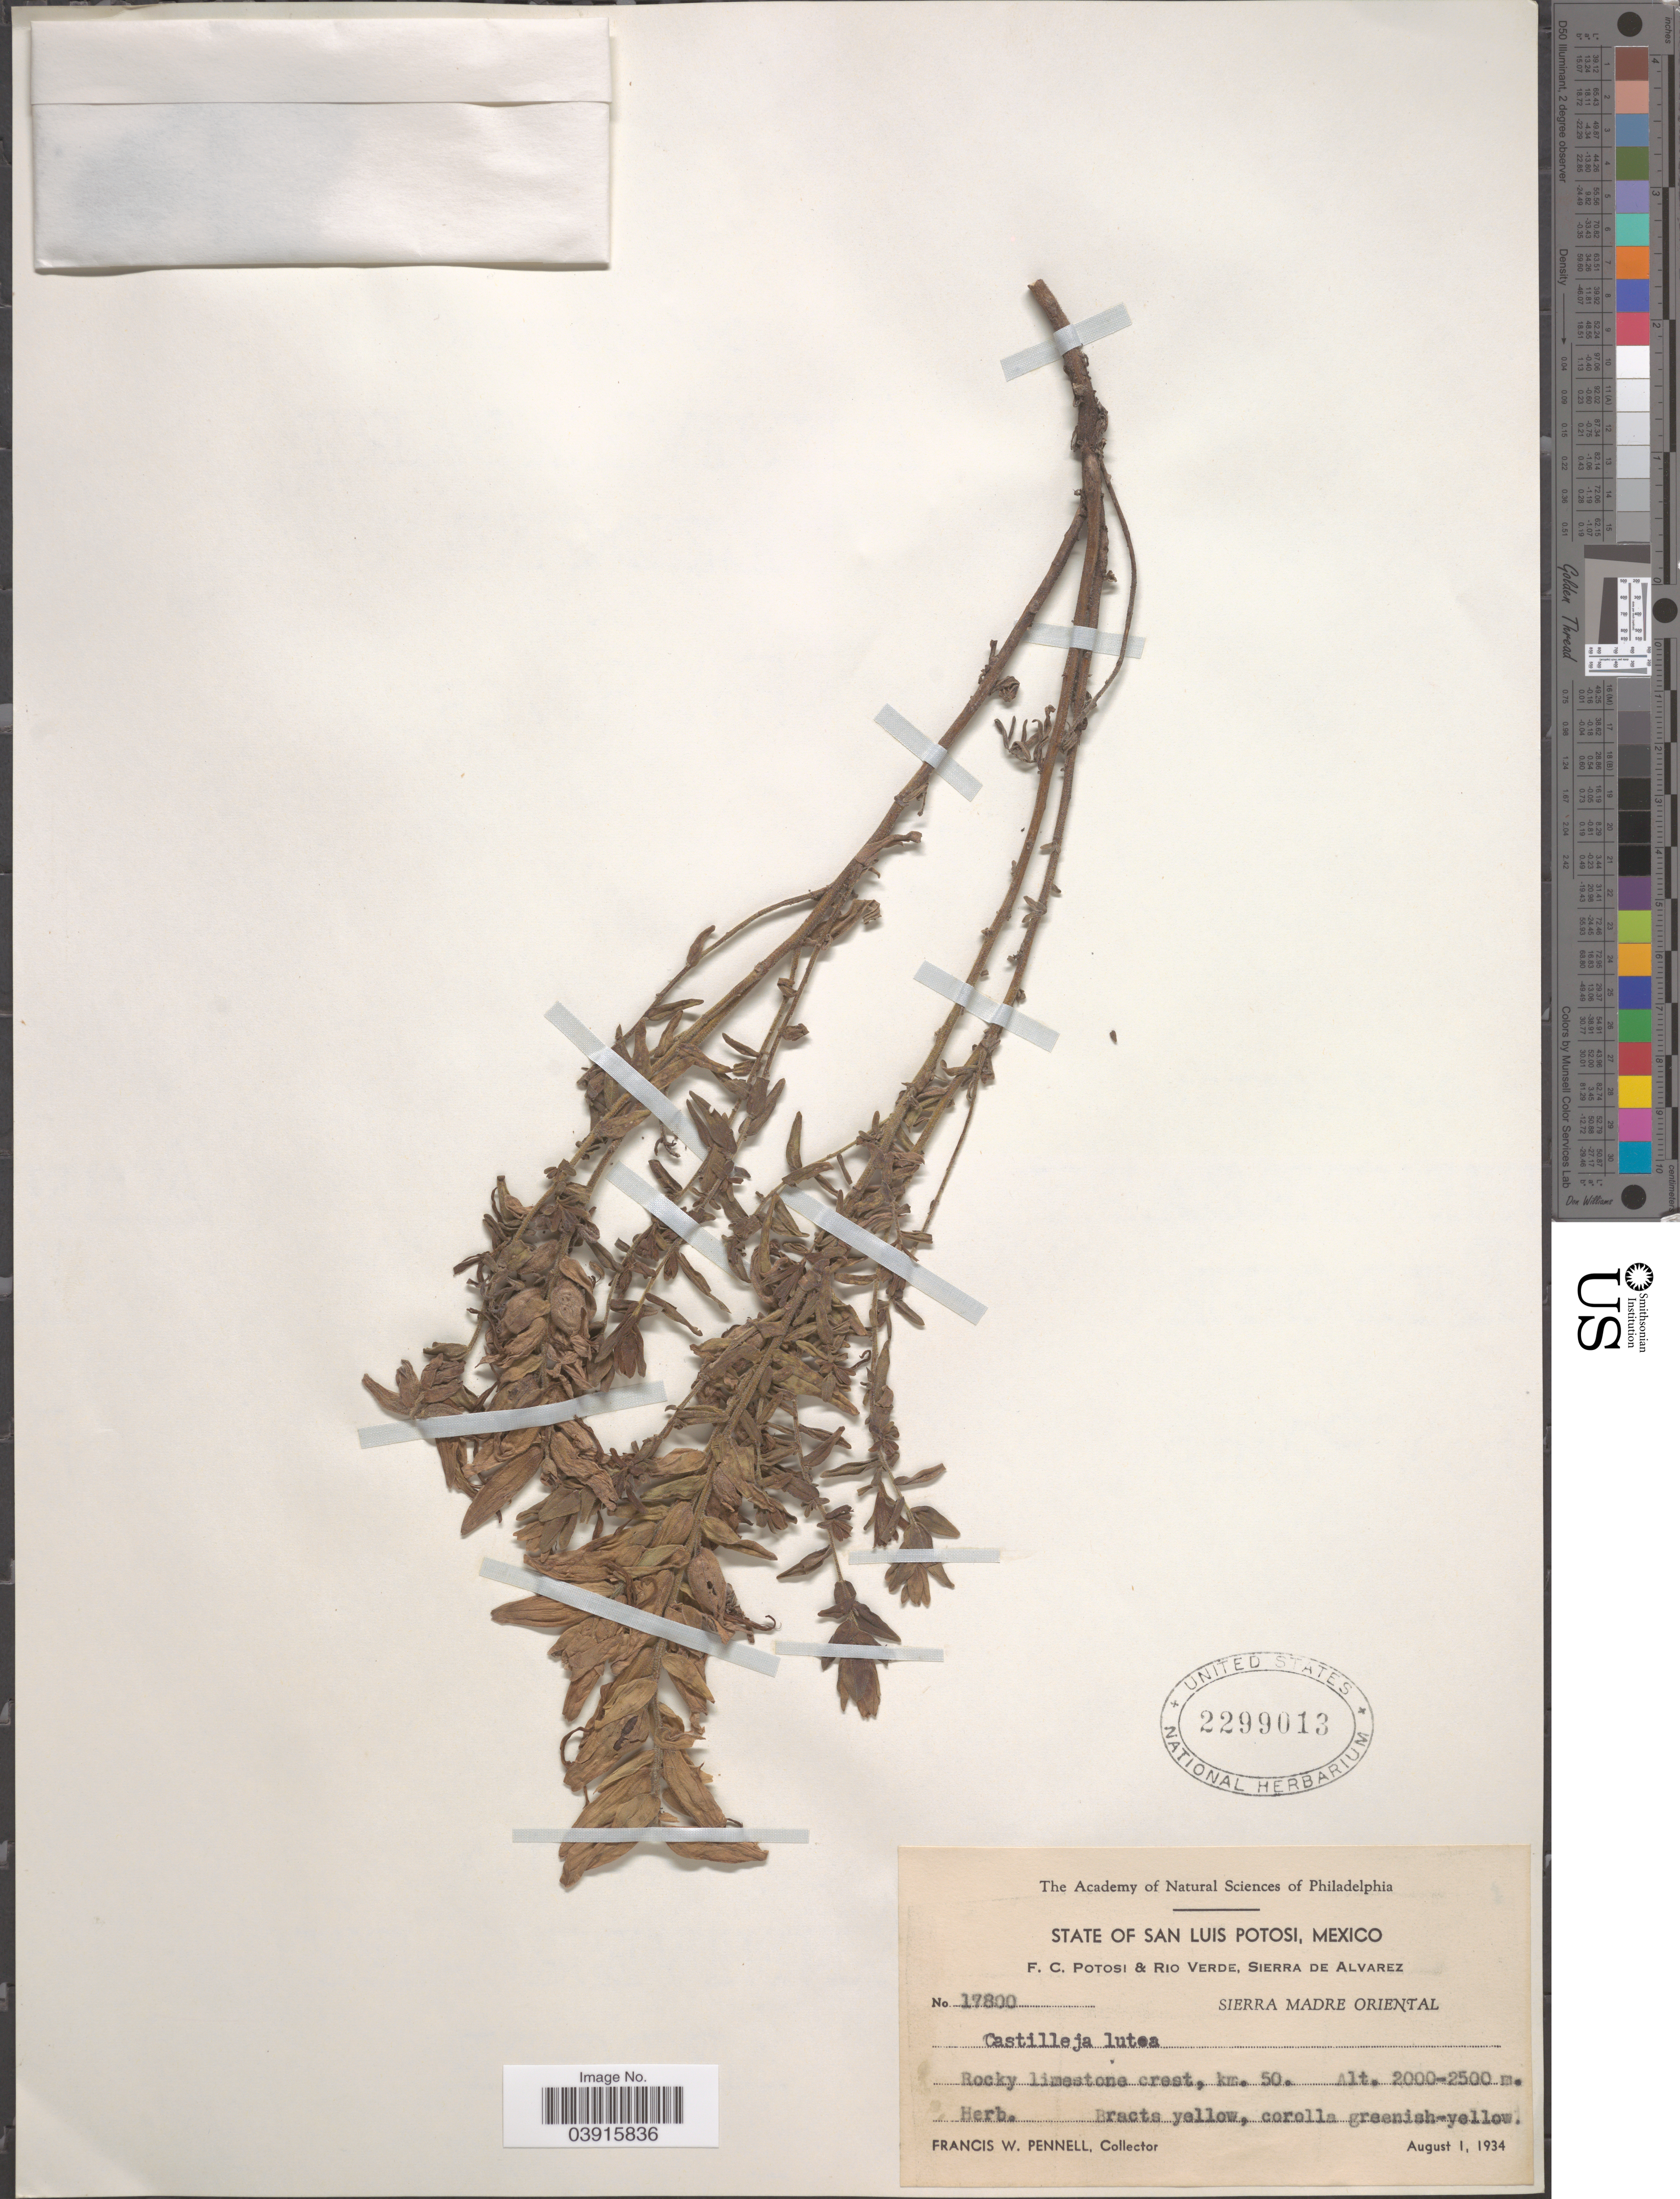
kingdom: Plantae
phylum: Tracheophyta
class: Magnoliopsida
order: Lamiales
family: Orobanchaceae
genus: Castilleja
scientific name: Castilleja tenuiflora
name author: Benth.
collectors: F. W. Pennell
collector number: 17800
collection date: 1934-08-01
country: Mexico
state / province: San Luis Potosí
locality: F. C. Potosi & Rio Verde, Sierra de Alvarez. Sierra Madre Oriental. Rocky limestone crest, km. 50.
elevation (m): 2000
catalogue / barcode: US 2299013